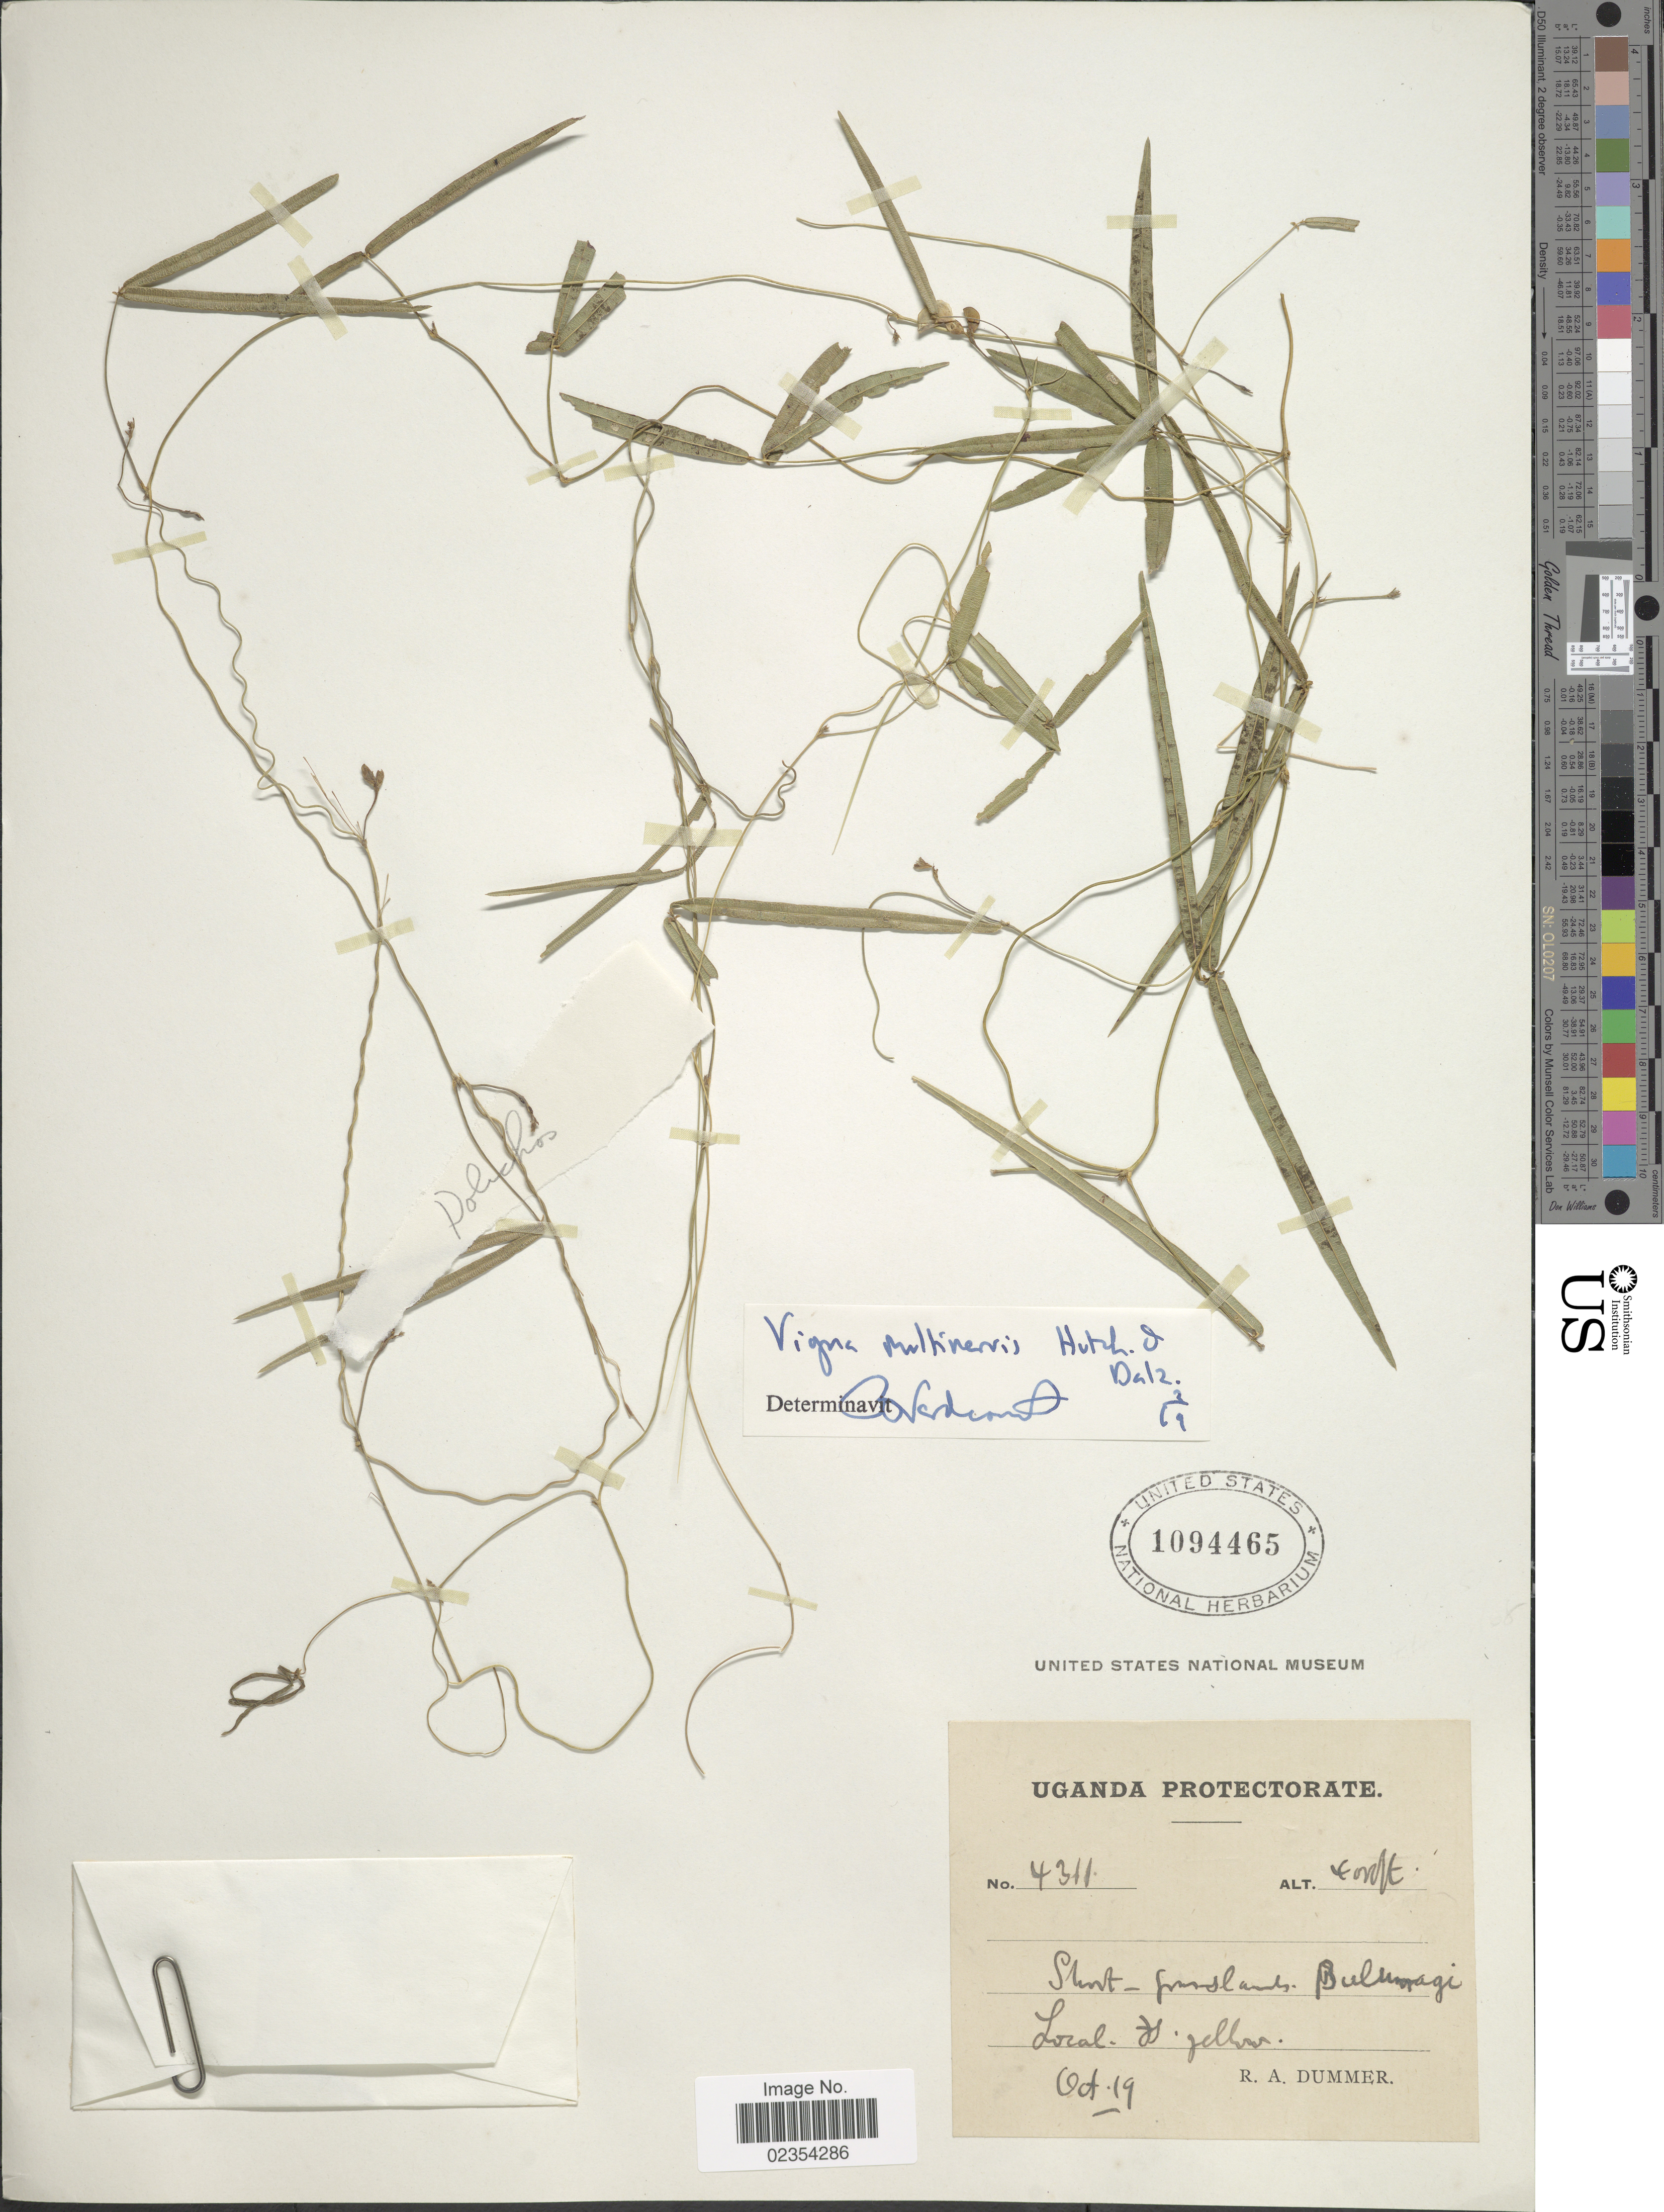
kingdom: Plantae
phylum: Tracheophyta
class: Magnoliopsida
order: Fabales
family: Fabaceae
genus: Vigna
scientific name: Vigna multinervis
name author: Hutch. & Dalziel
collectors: R. Dümmer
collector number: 4311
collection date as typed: Transcribed d/m/y: /10/19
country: Uganda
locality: Uganda Protectorate, Bulumagi.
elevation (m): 1219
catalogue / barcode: US 1094465